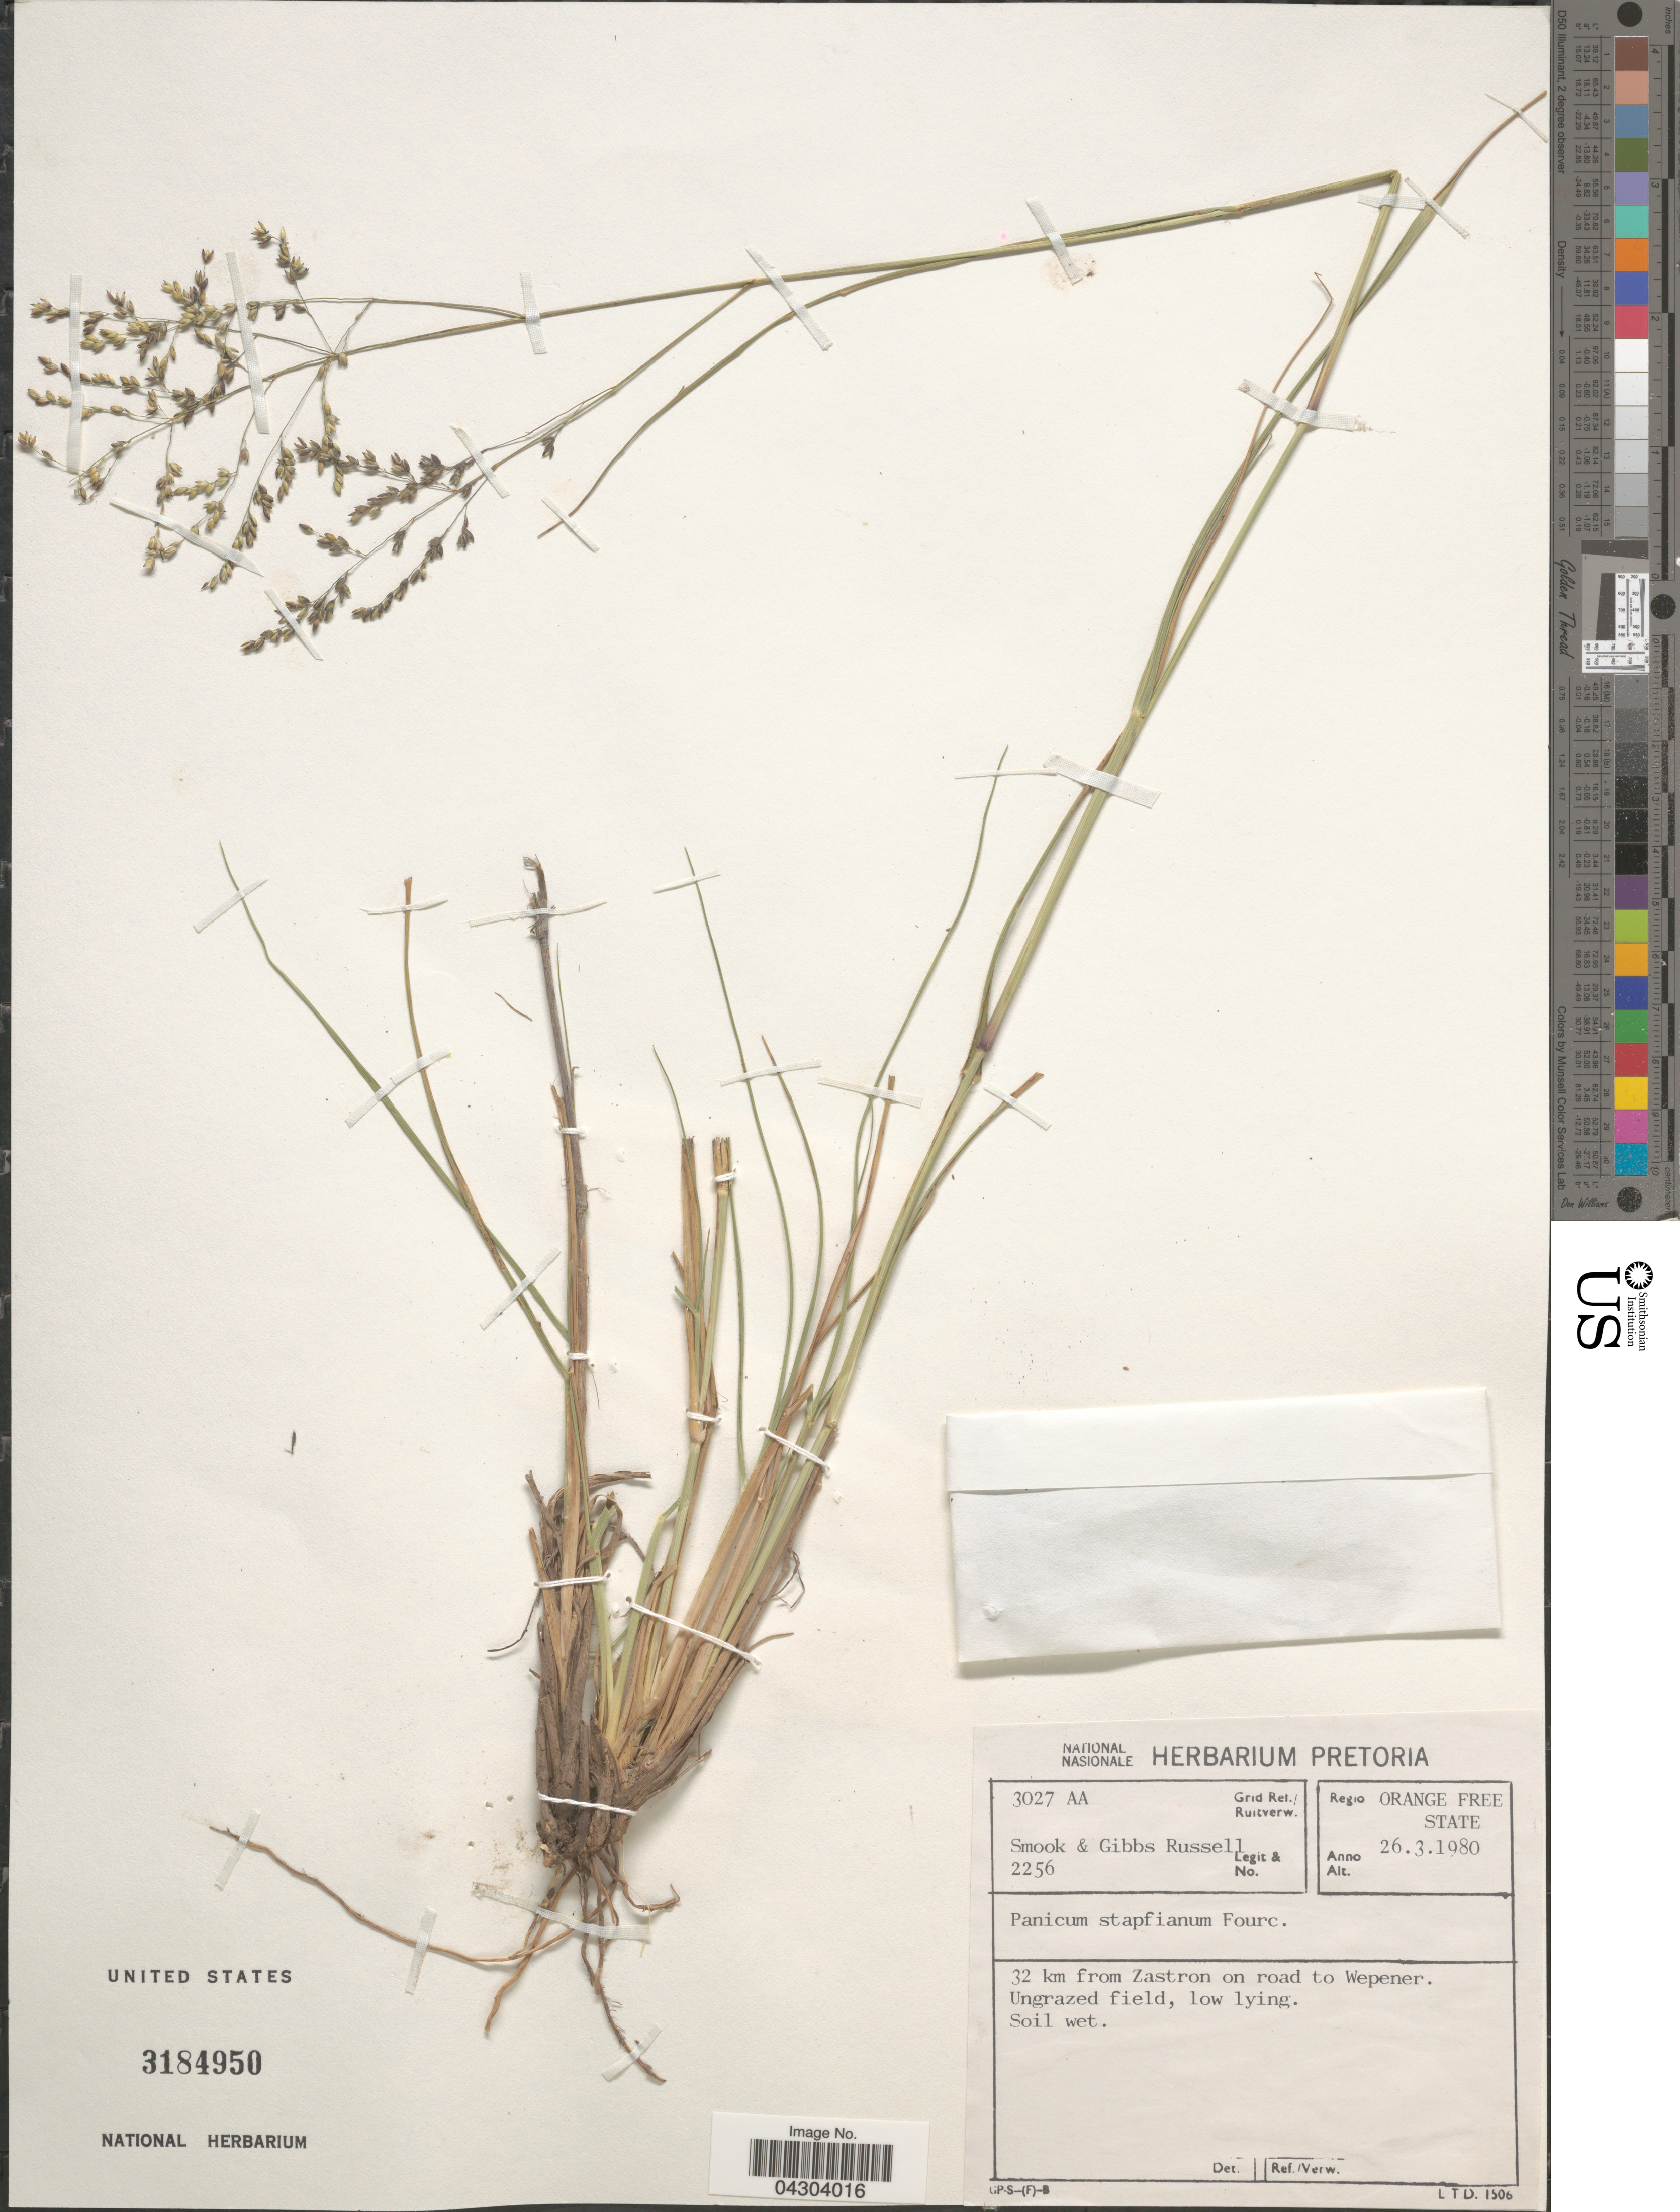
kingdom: Plantae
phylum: Tracheophyta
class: Liliopsida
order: Poales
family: Poaceae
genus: Panicum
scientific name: Panicum stapfianum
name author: Fourc.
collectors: S. Russell & G. Russell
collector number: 2256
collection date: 1980-03-26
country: South Africa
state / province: Free State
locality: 3027 AA Grid Ref./Ruitverw. Regio Orange Free State. 32 km from Zastron on road to Wepener.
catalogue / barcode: US 3184950